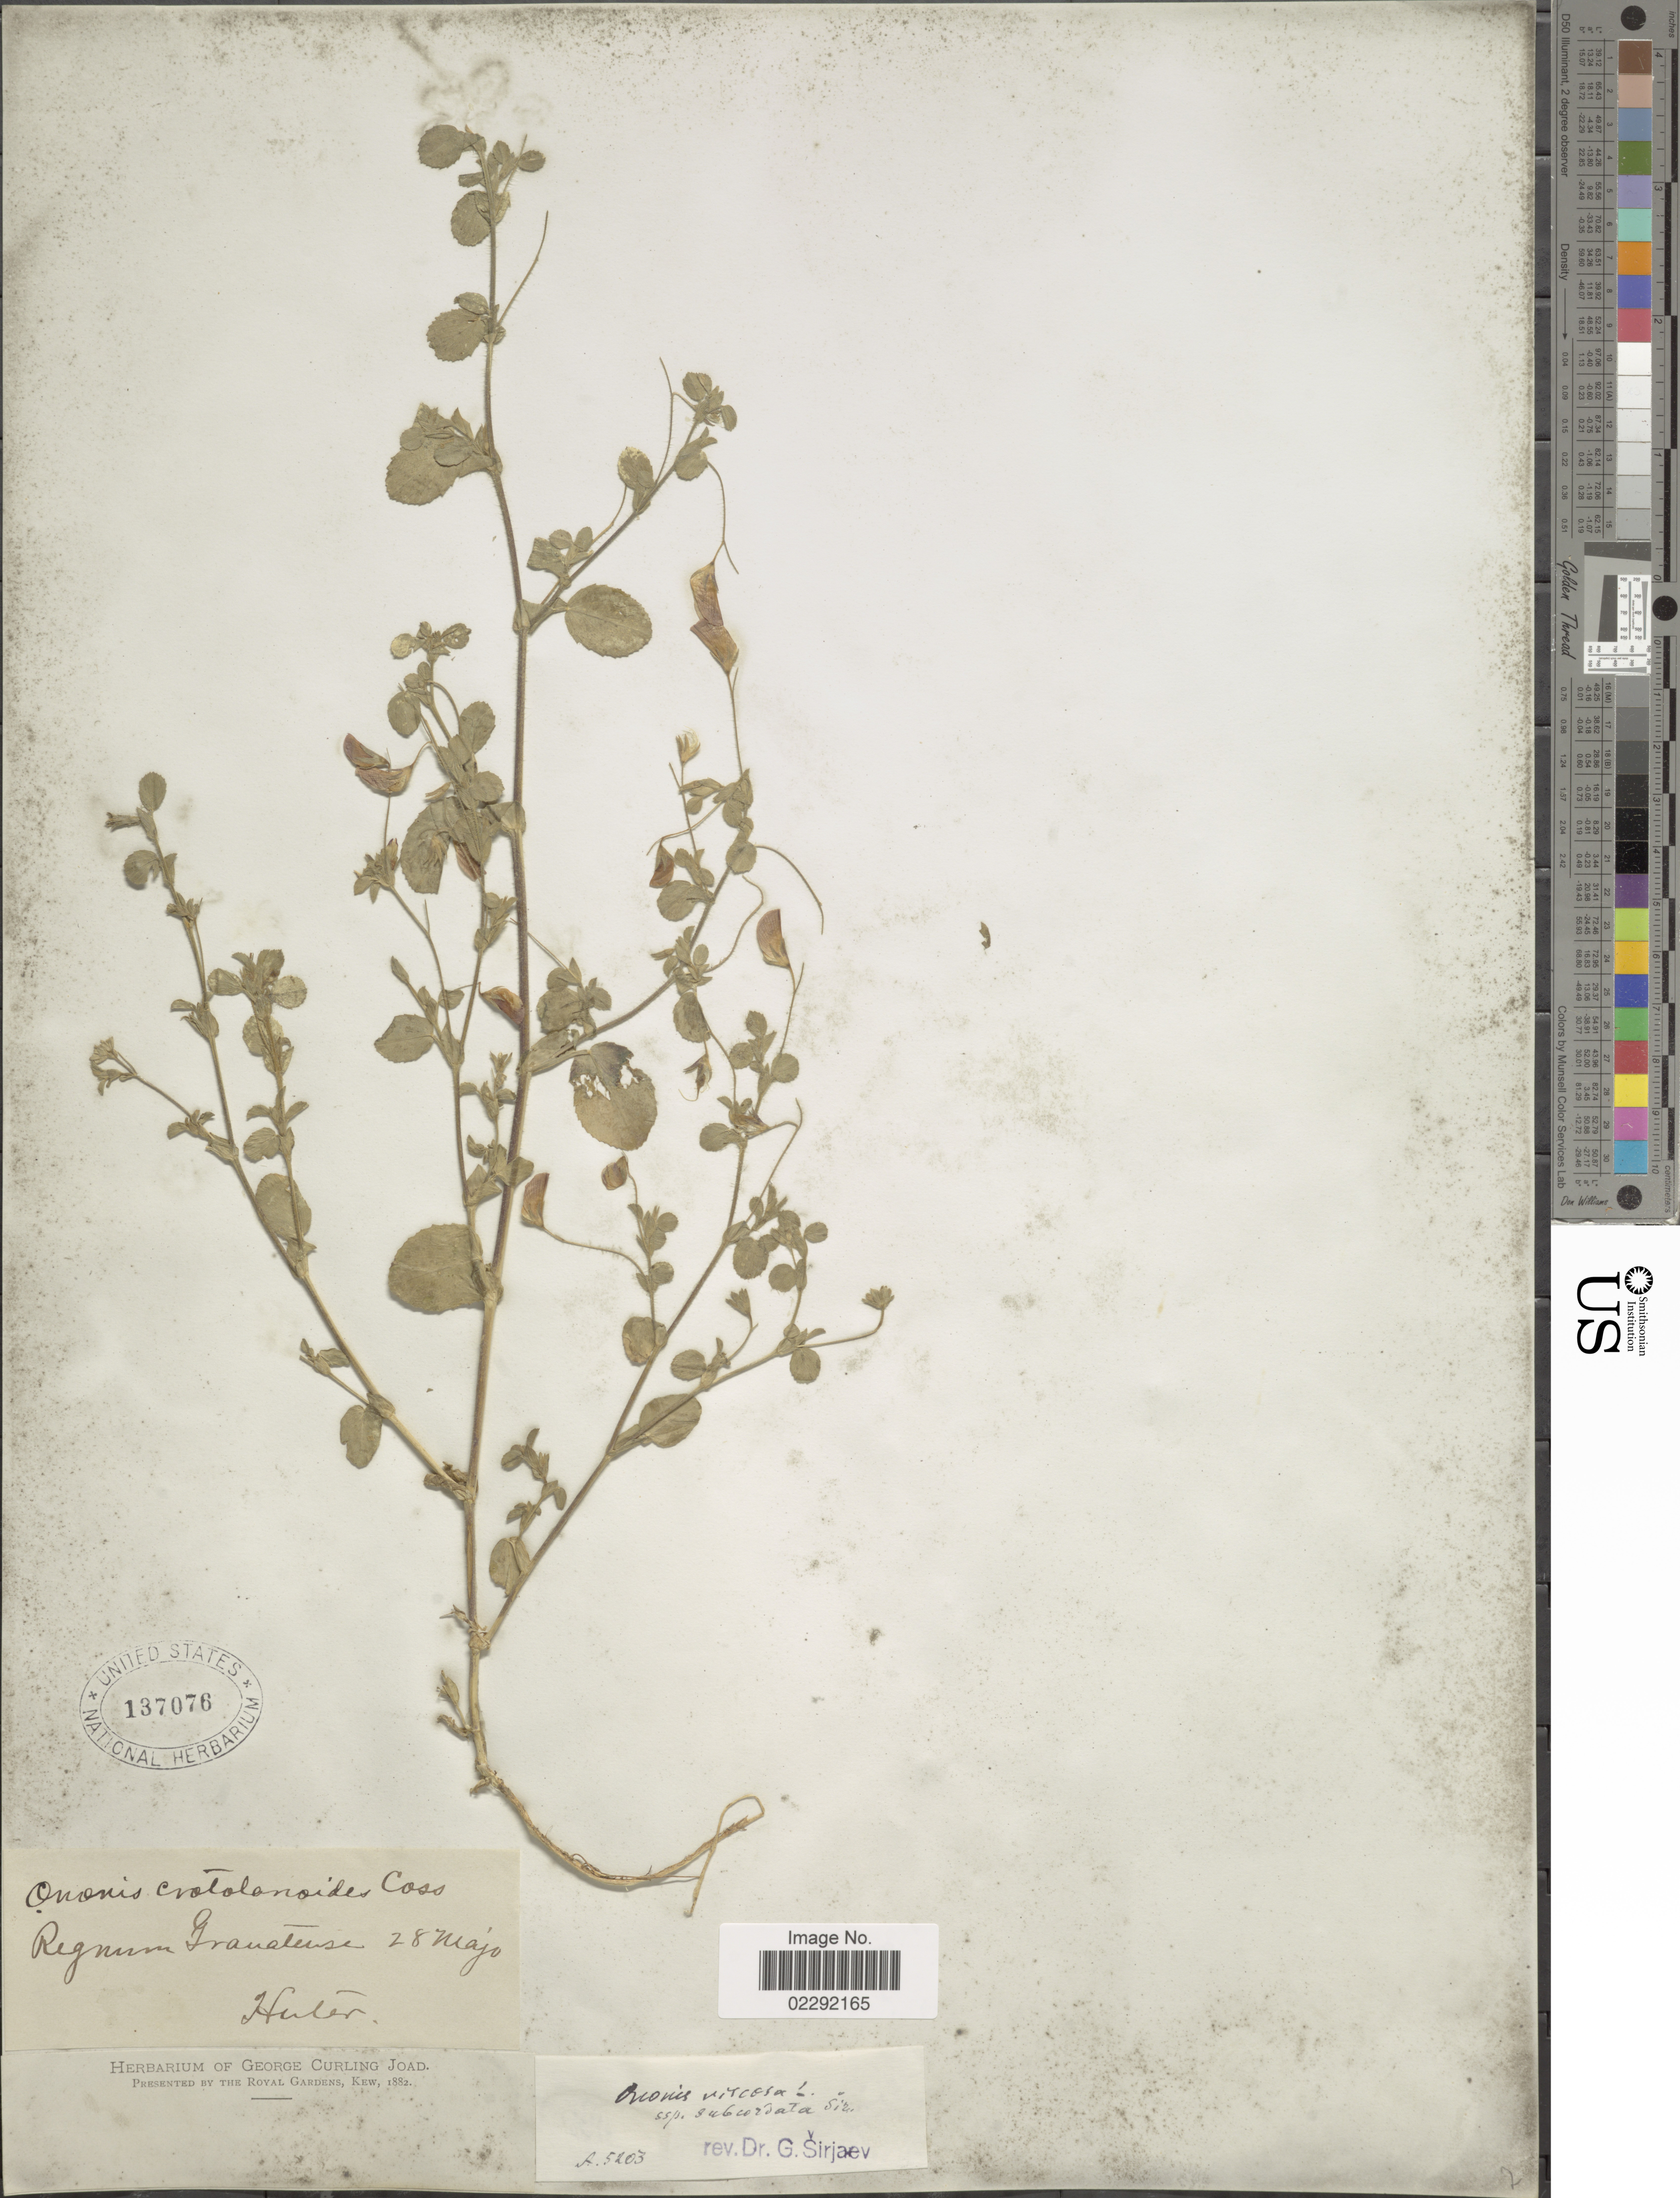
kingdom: Plantae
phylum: Tracheophyta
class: Magnoliopsida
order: Fabales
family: Fabaceae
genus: Ononis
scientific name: Ononis viscosa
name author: L.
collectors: Herter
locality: Regnum Granatense. [interpreted]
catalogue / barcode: US 137076